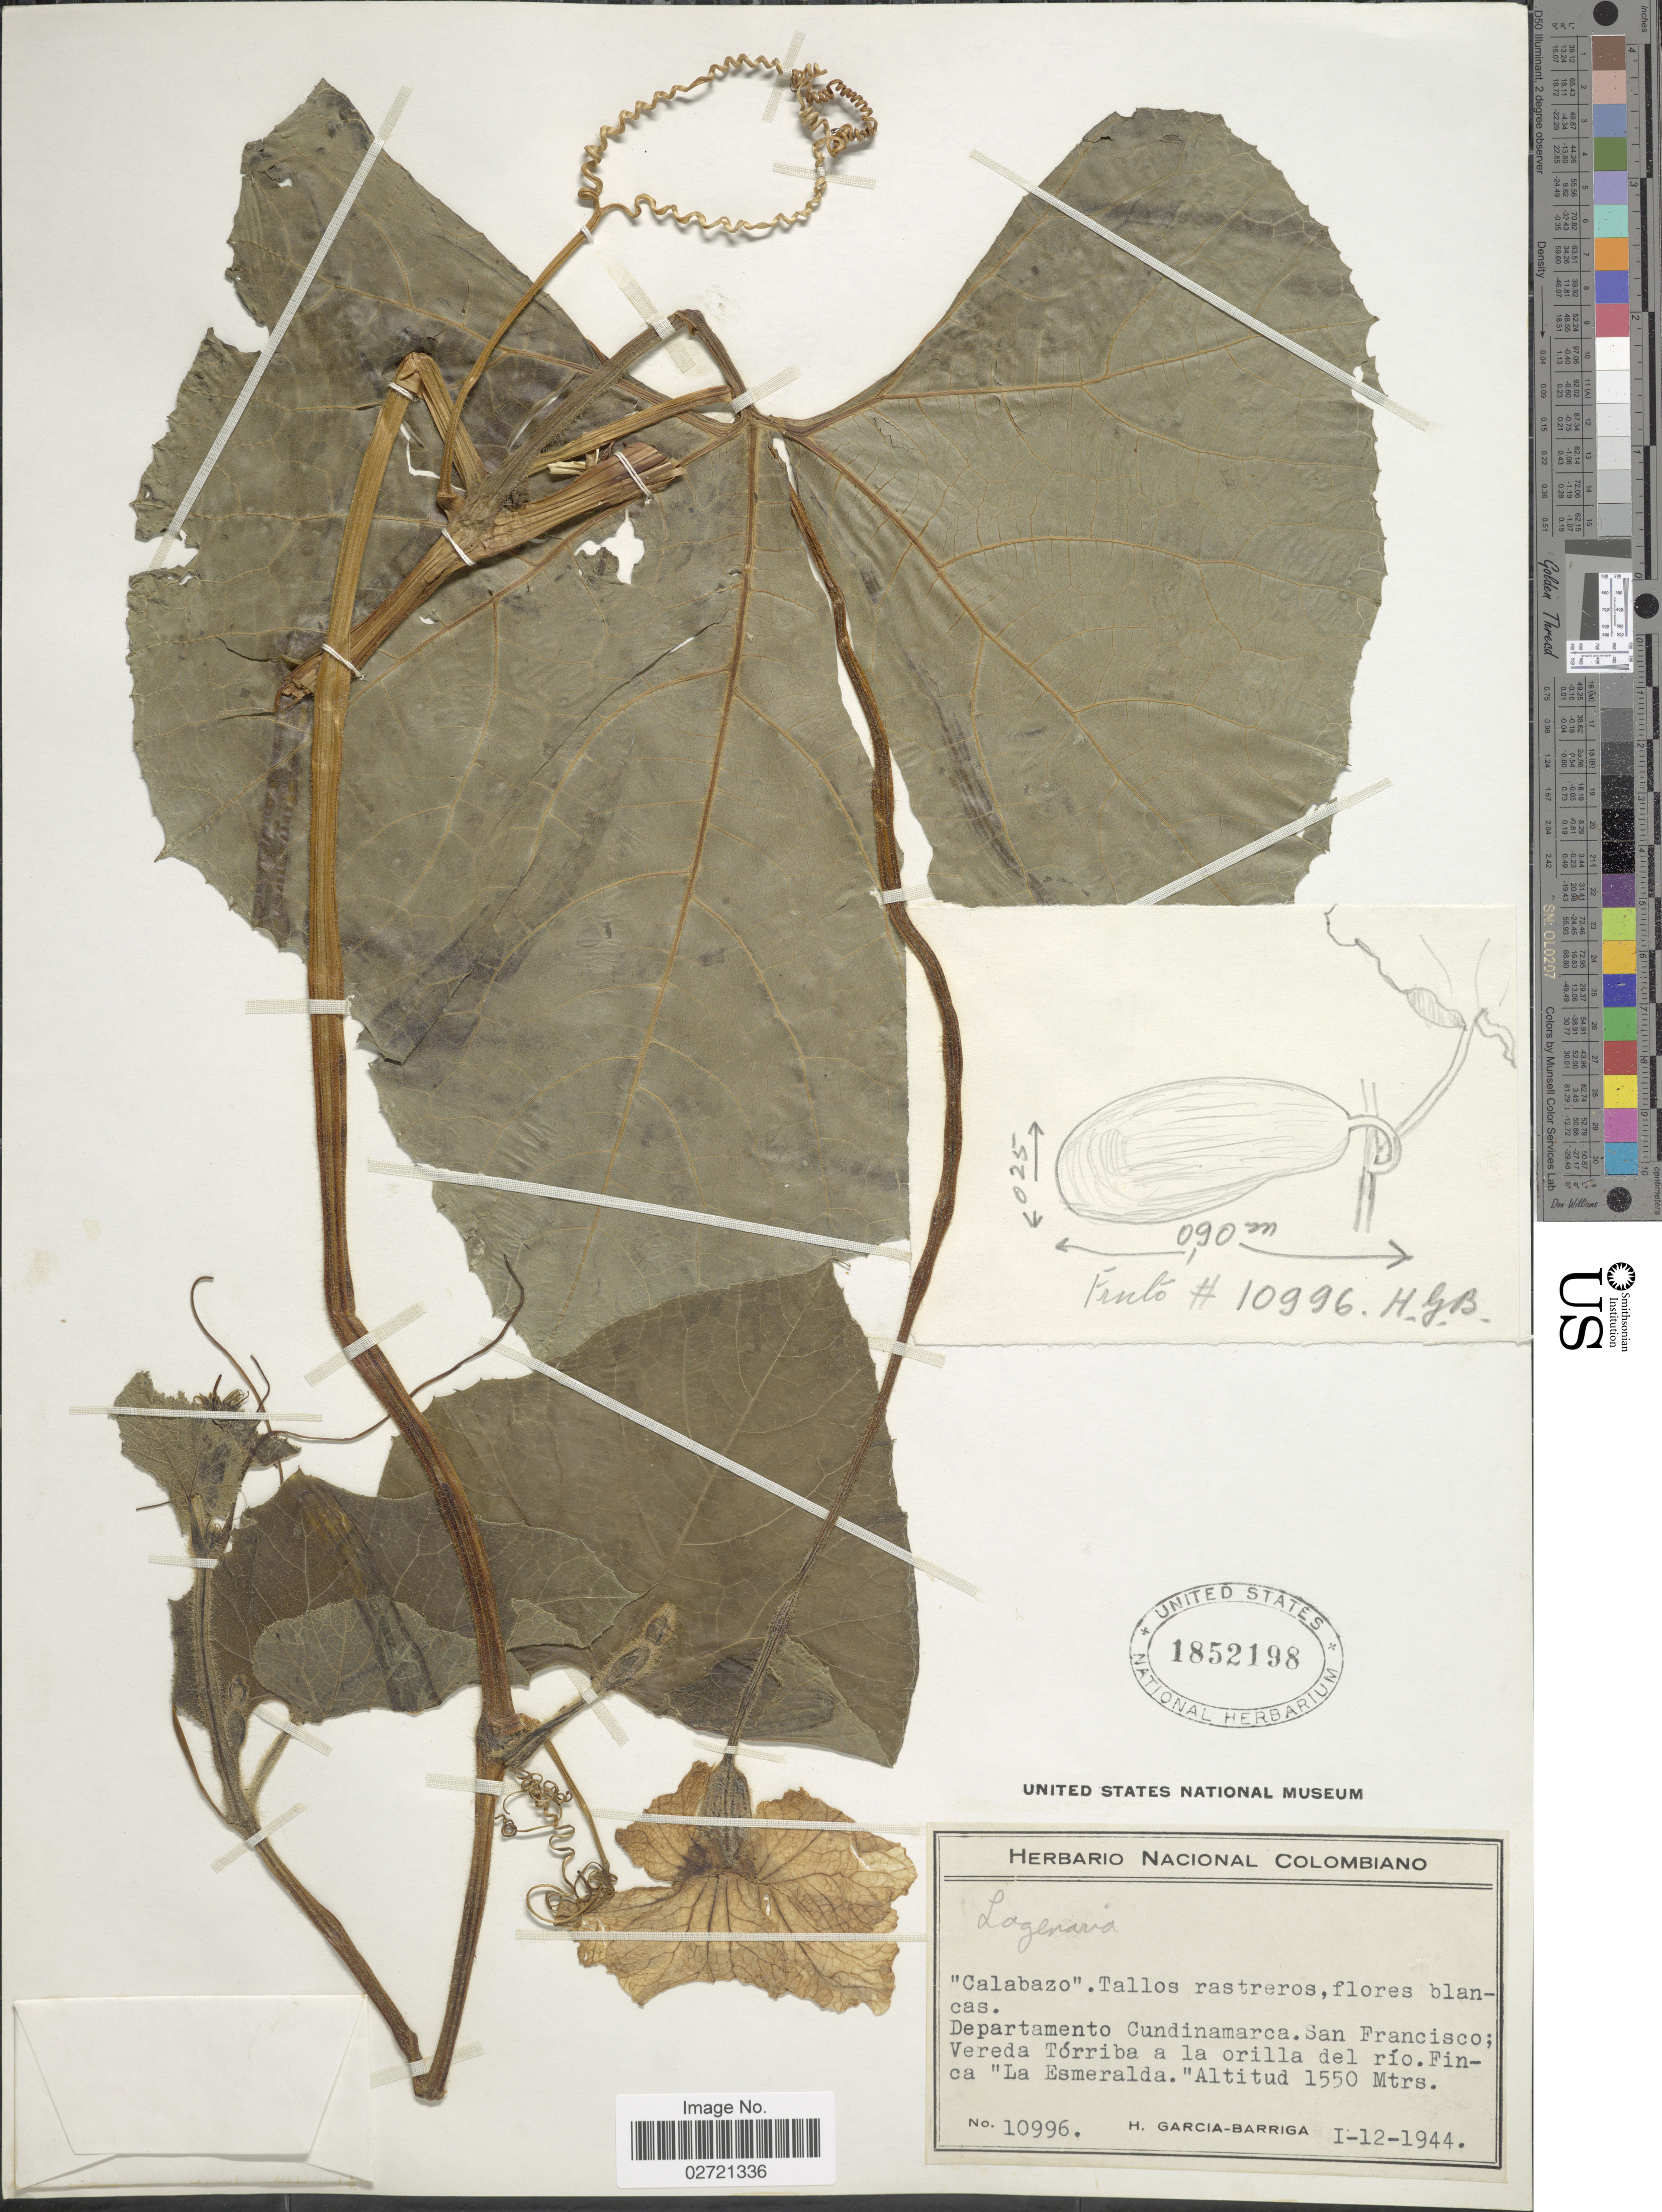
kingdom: Plantae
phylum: Tracheophyta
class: Magnoliopsida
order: Cucurbitales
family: Cucurbitaceae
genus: Lagenaria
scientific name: Lagenaria siceraria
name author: (Molina) Standl.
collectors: H. García Barriga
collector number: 10996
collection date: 1944-01-12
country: Colombia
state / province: Cundinamarca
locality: Departamento Cundinamarca, San Francisco: Vereda Torriba a laa orilla del rio, Finca "La Esmeralda"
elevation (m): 1550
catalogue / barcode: US 1852198